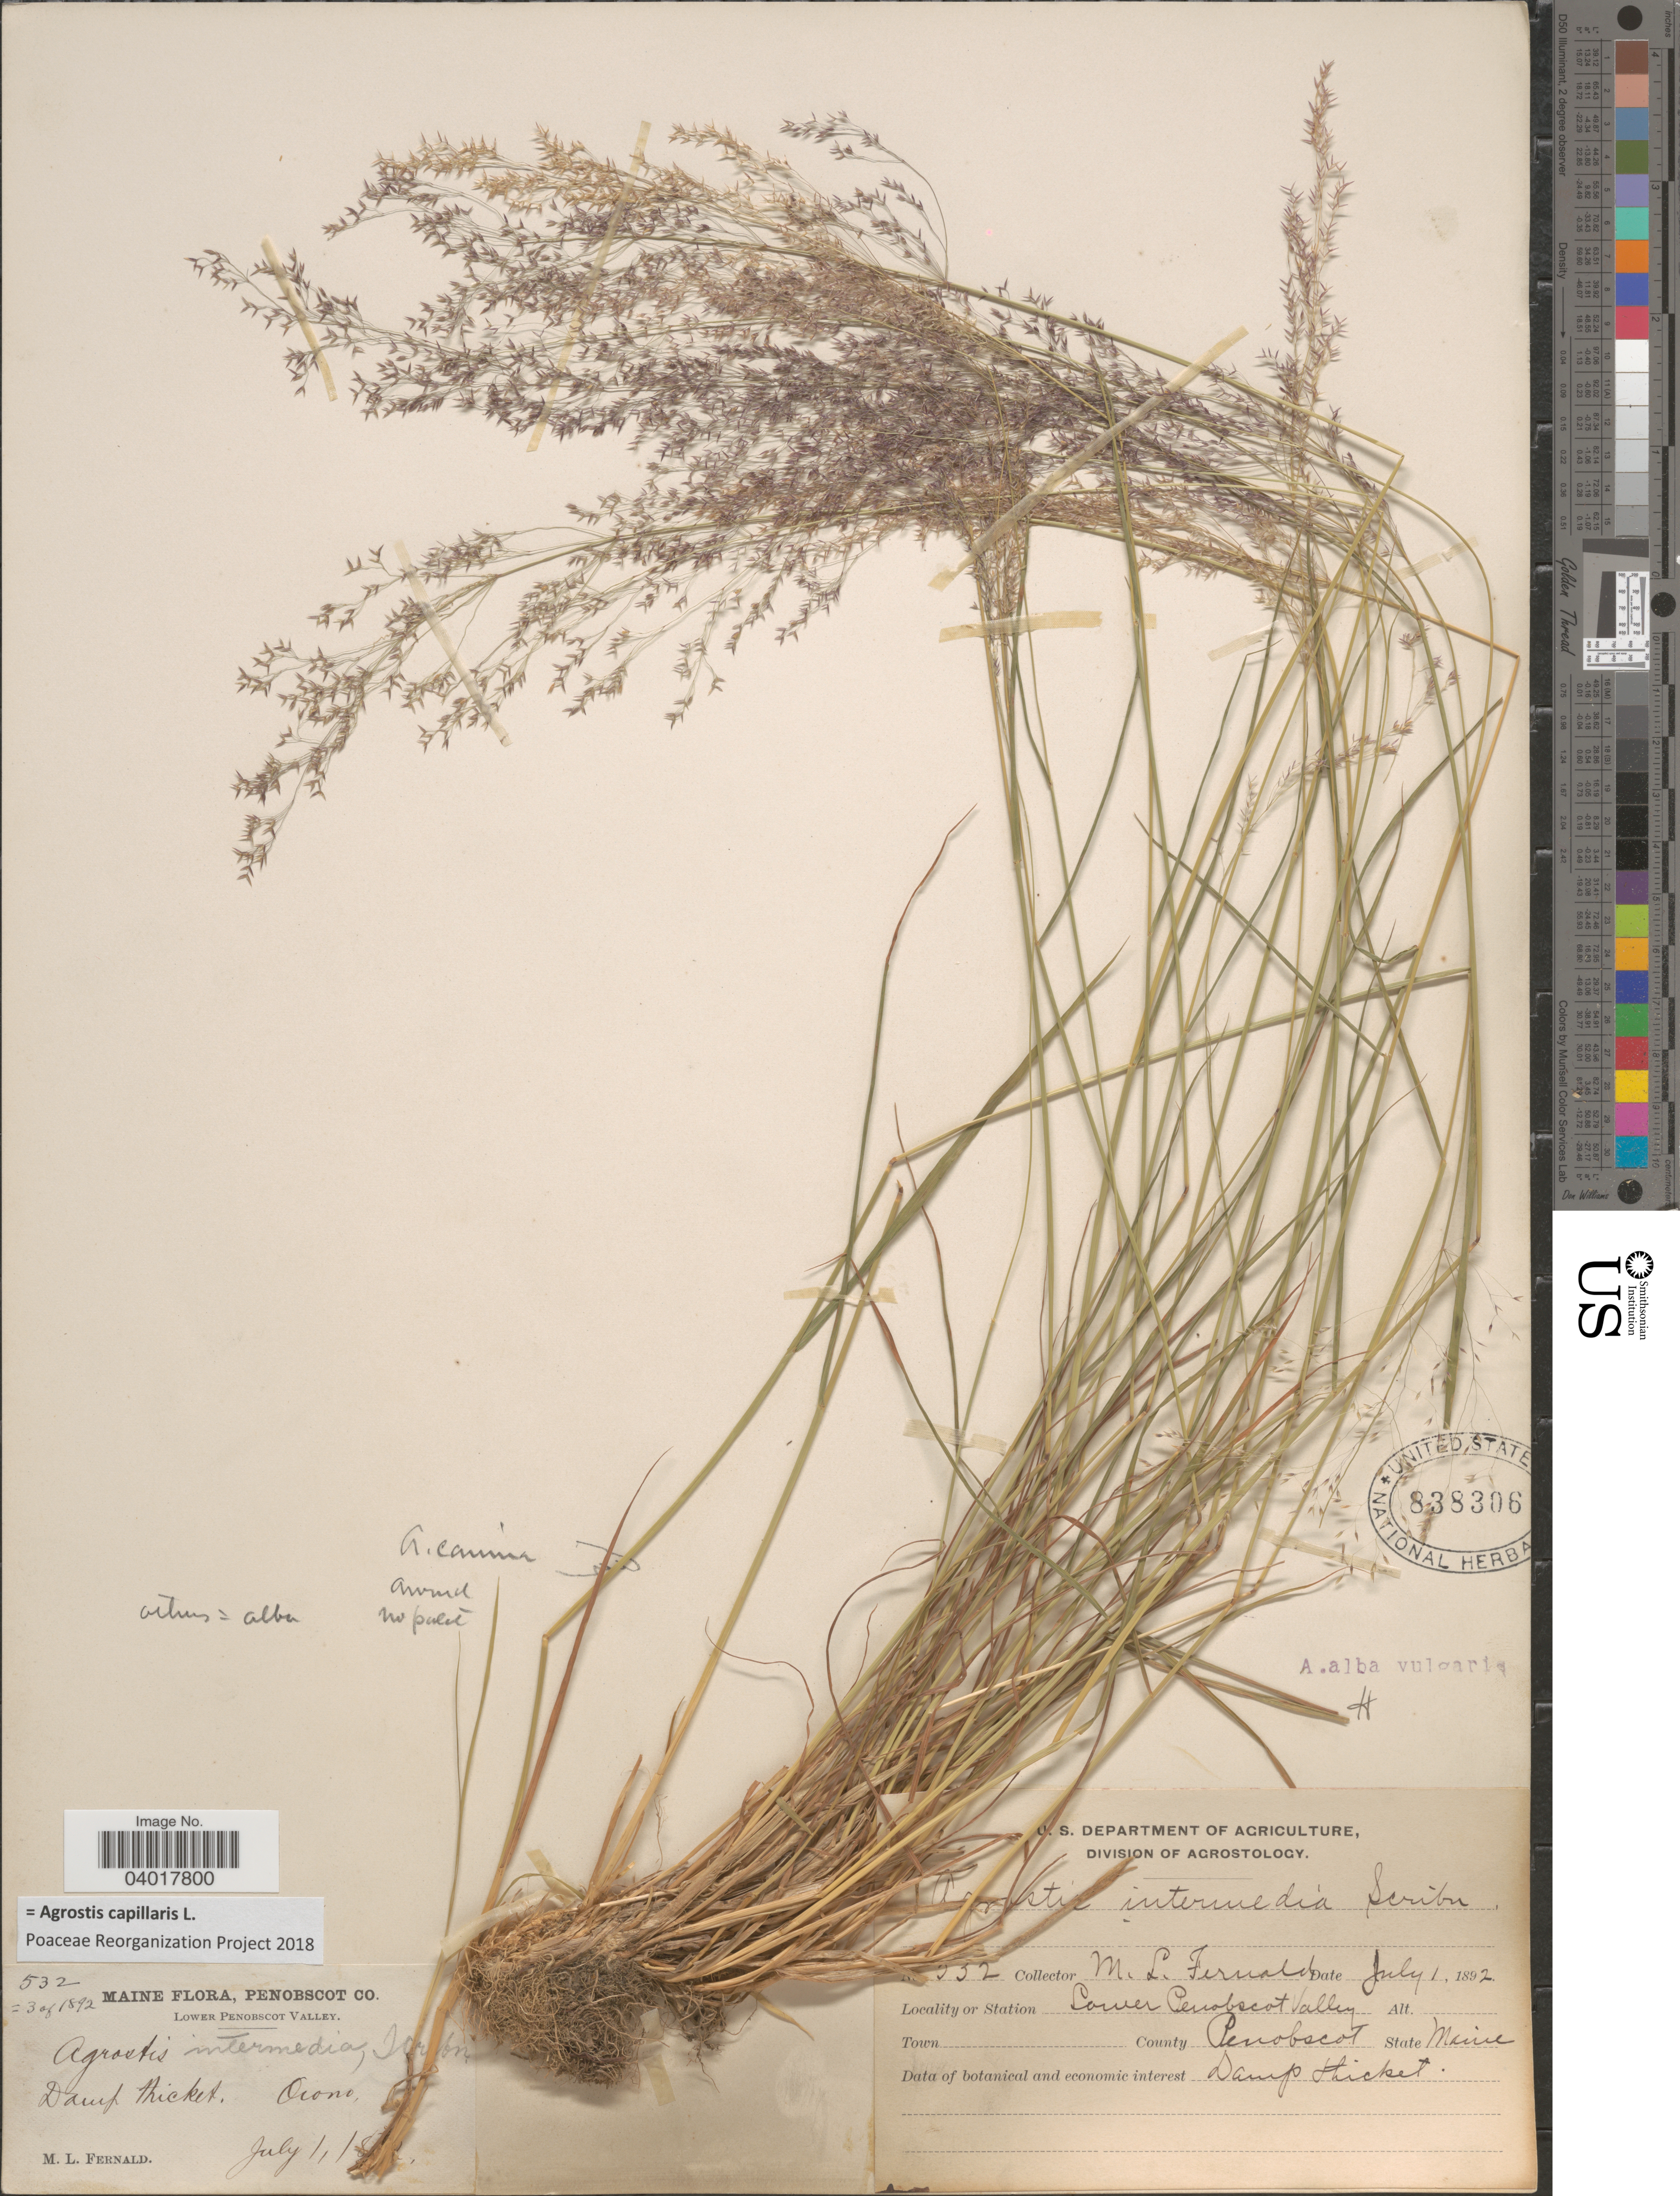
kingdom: Plantae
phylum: Tracheophyta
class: Liliopsida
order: Poales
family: Poaceae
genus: Agrostis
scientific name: Agrostis capillaris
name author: L.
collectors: M. L. Fernald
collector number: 532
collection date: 1892-07-01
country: United States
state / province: Maine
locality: Penobscot County. Lower Penobscot Valley. Orono.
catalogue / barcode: US 838306